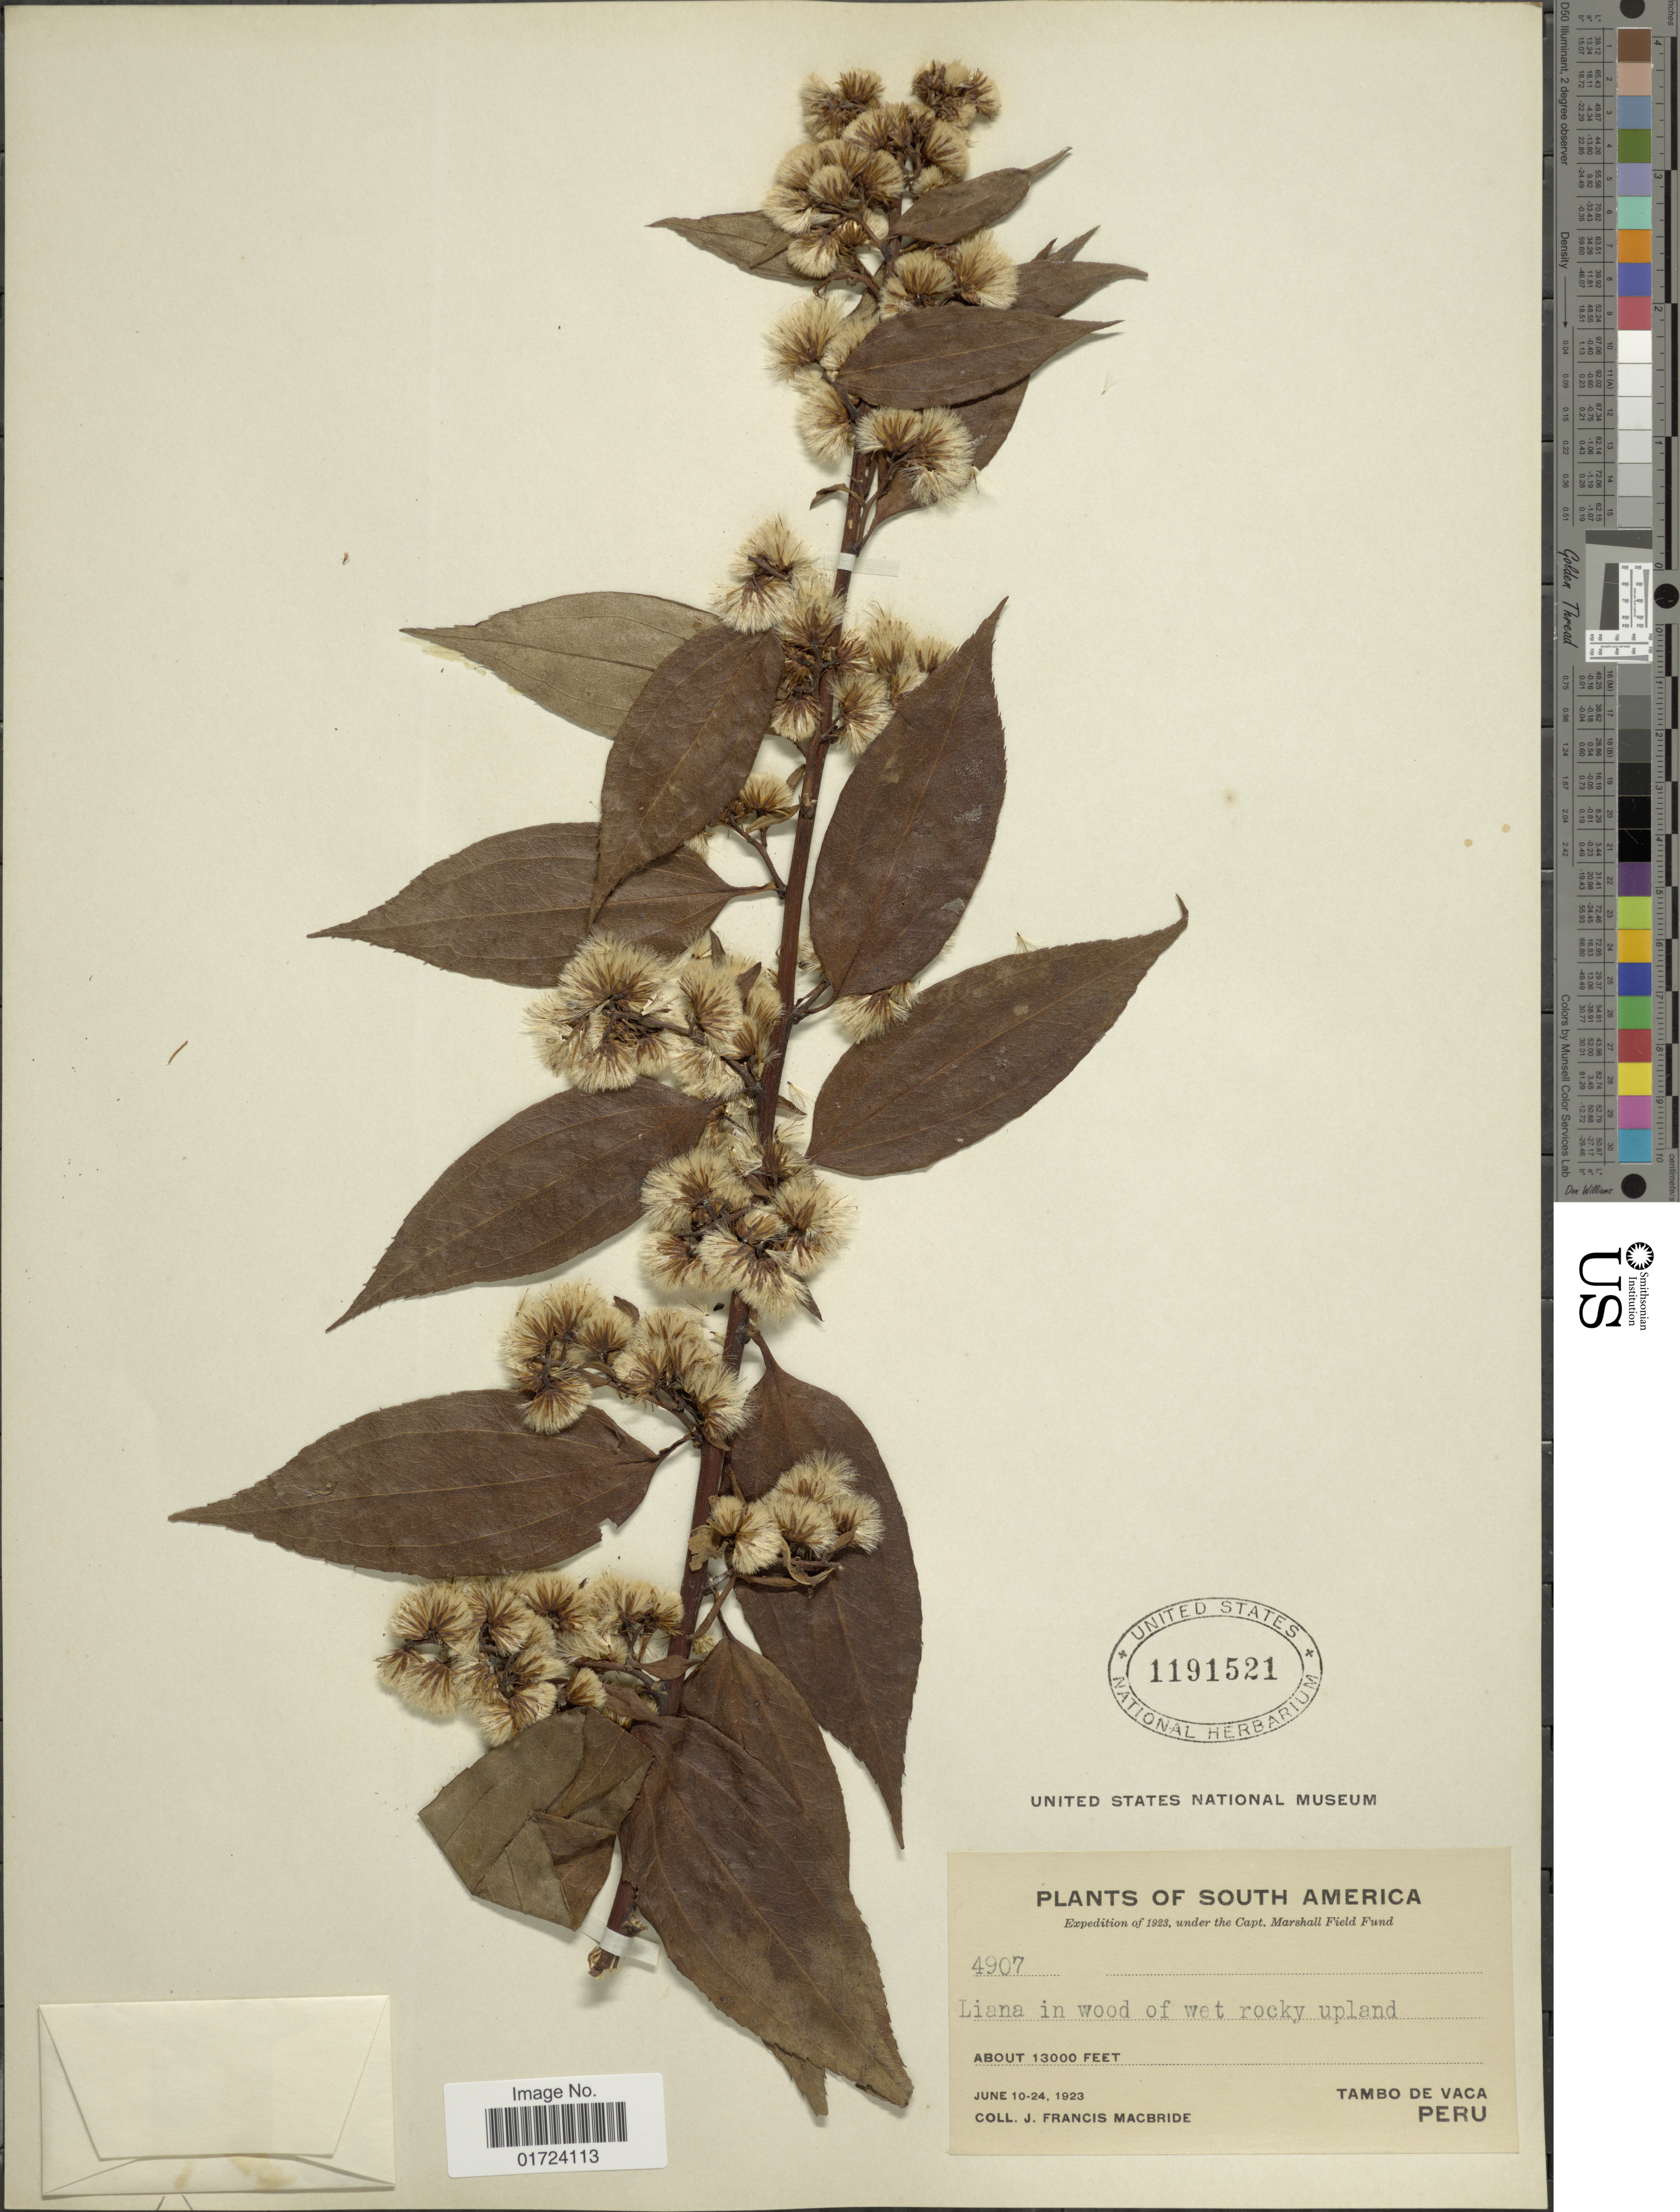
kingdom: Plantae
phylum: Tracheophyta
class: Magnoliopsida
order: Asterales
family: Asteraceae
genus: Baccharis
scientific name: Baccharis sp.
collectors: J. F. Macbride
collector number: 4907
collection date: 1923-06-10/1923-06-24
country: Peru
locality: Tambo de Vaca, Peru.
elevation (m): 3962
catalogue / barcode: US 1191521